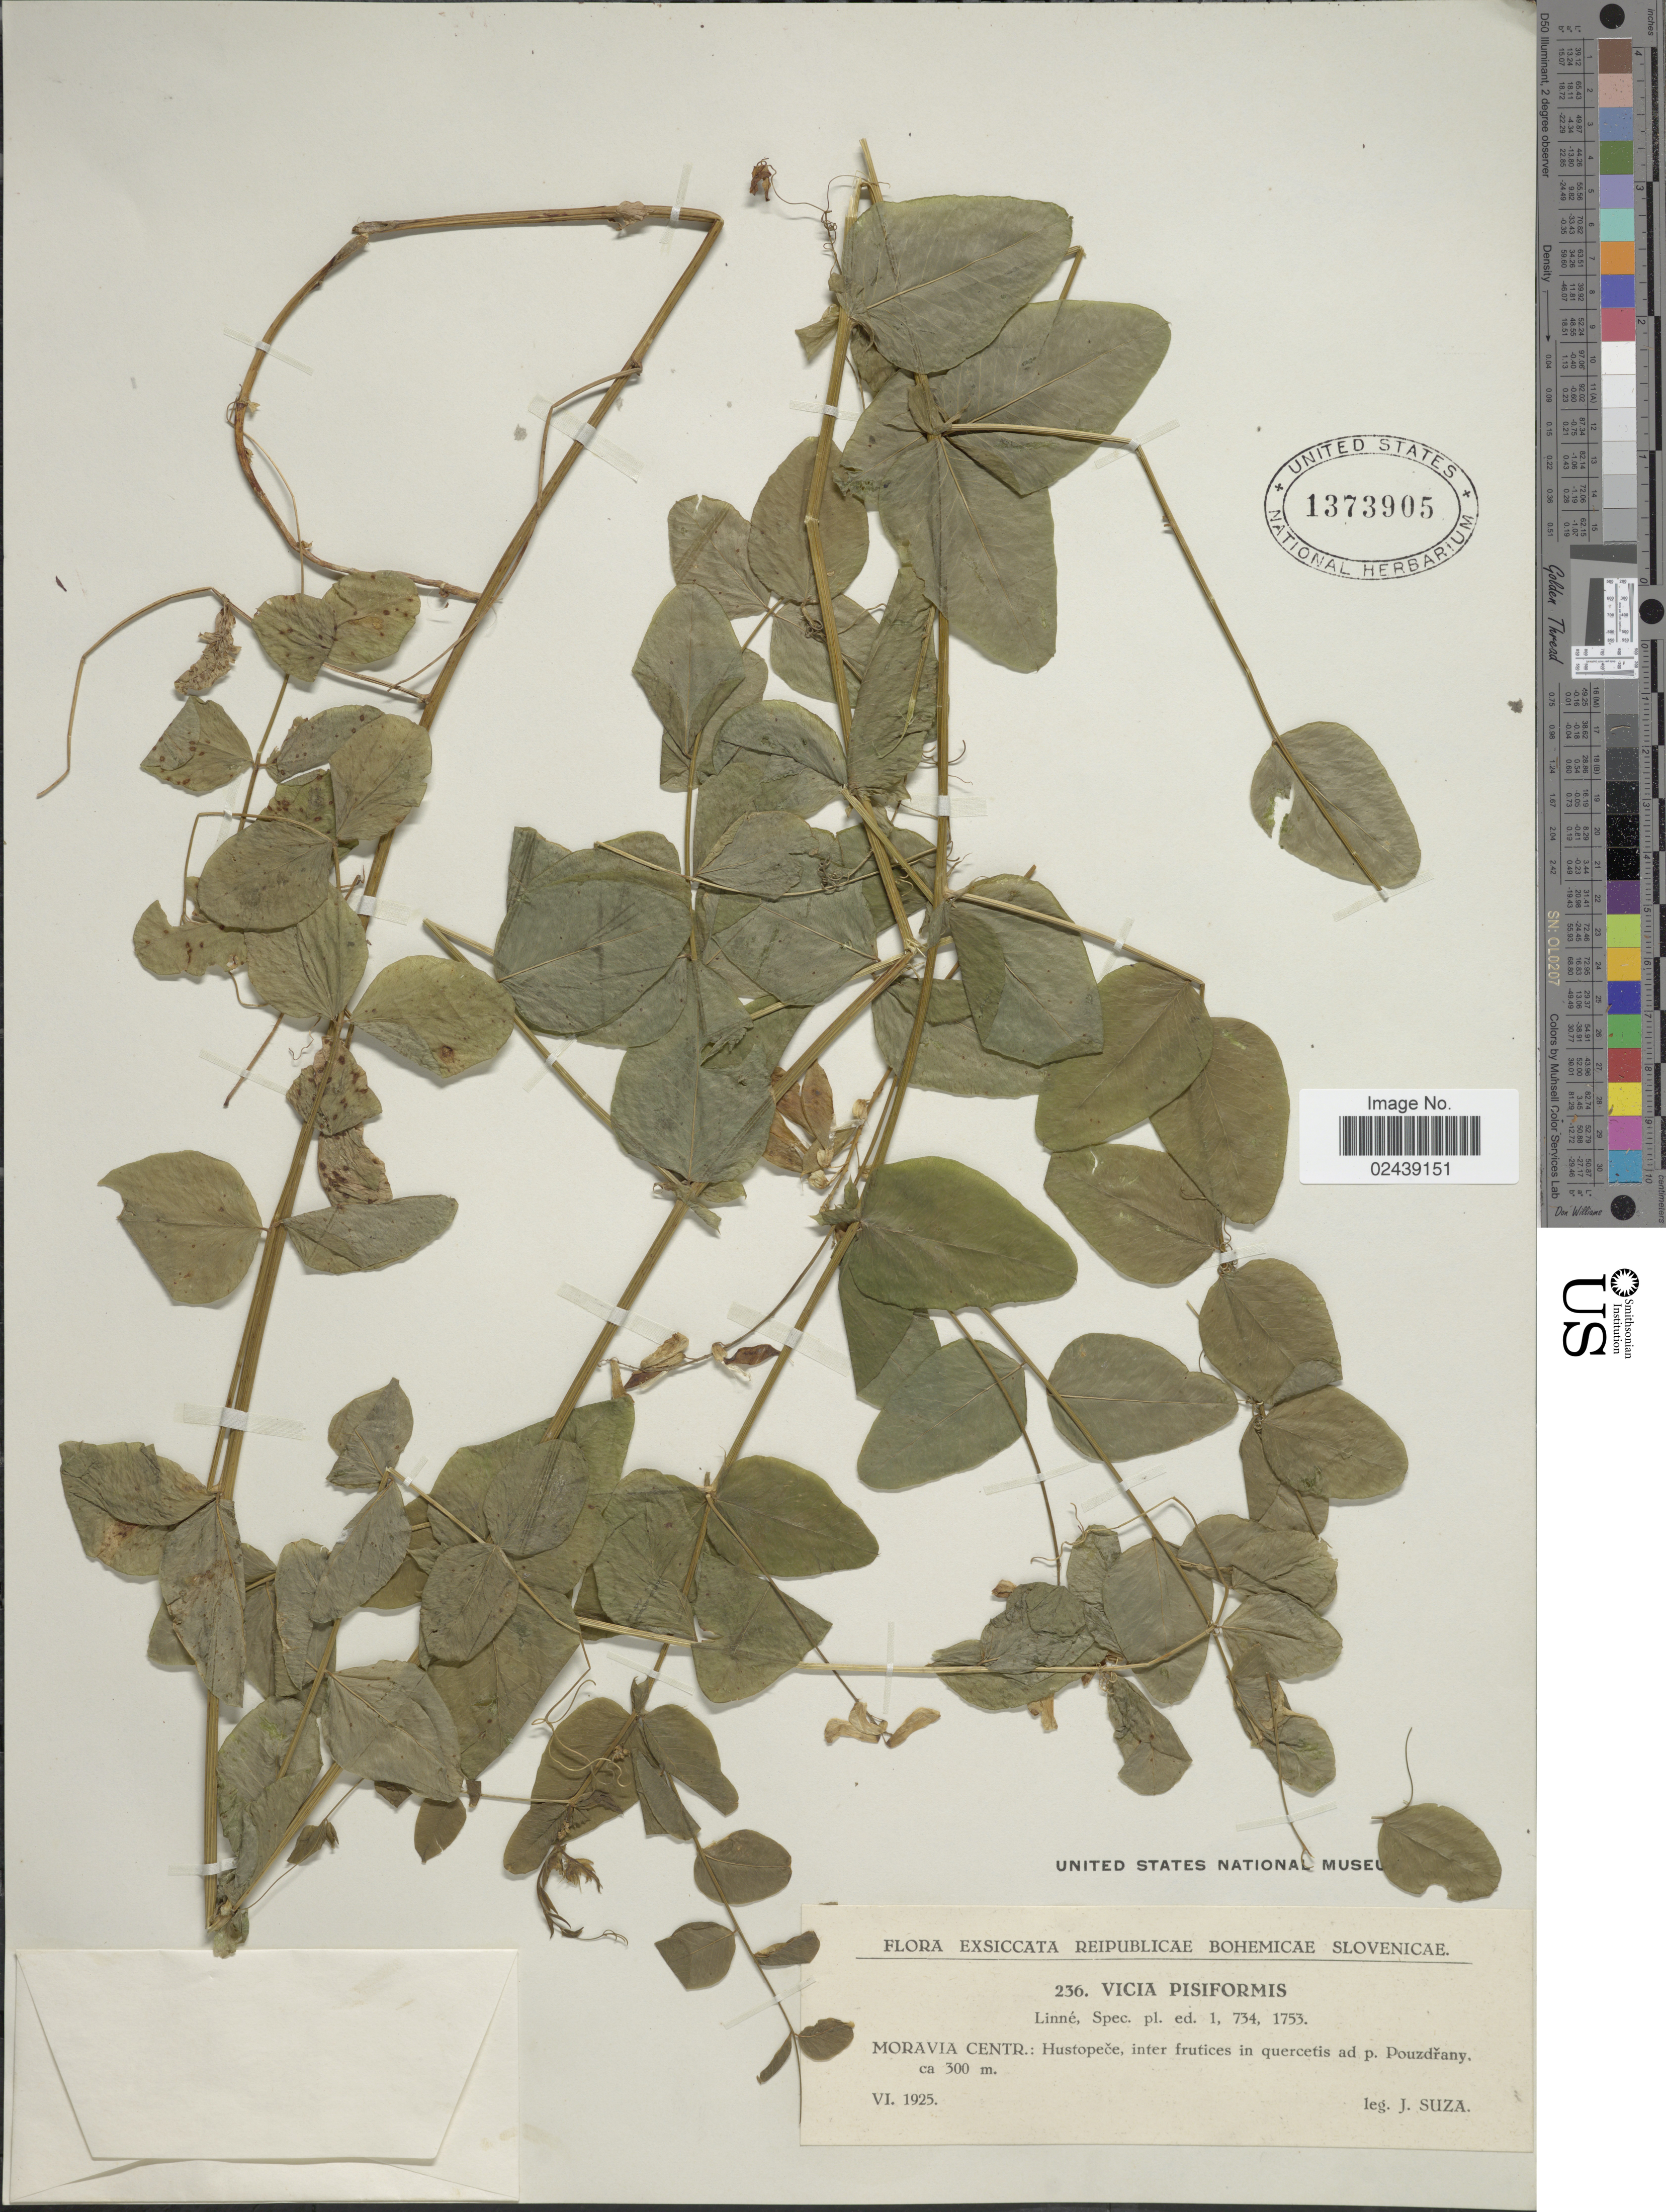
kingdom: Plantae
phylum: Tracheophyta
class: Magnoliopsida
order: Fabales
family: Fabaceae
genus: Vicia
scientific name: Vicia pisiformis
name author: L.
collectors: J. Suza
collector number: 236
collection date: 1925-06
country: Czechia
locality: Reipublicae Bohemicae Slovenicae. Moravia Centr.: Hustopece, inter frutices in quercetis ad p. Pouzdrany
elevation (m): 300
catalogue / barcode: US 1373905